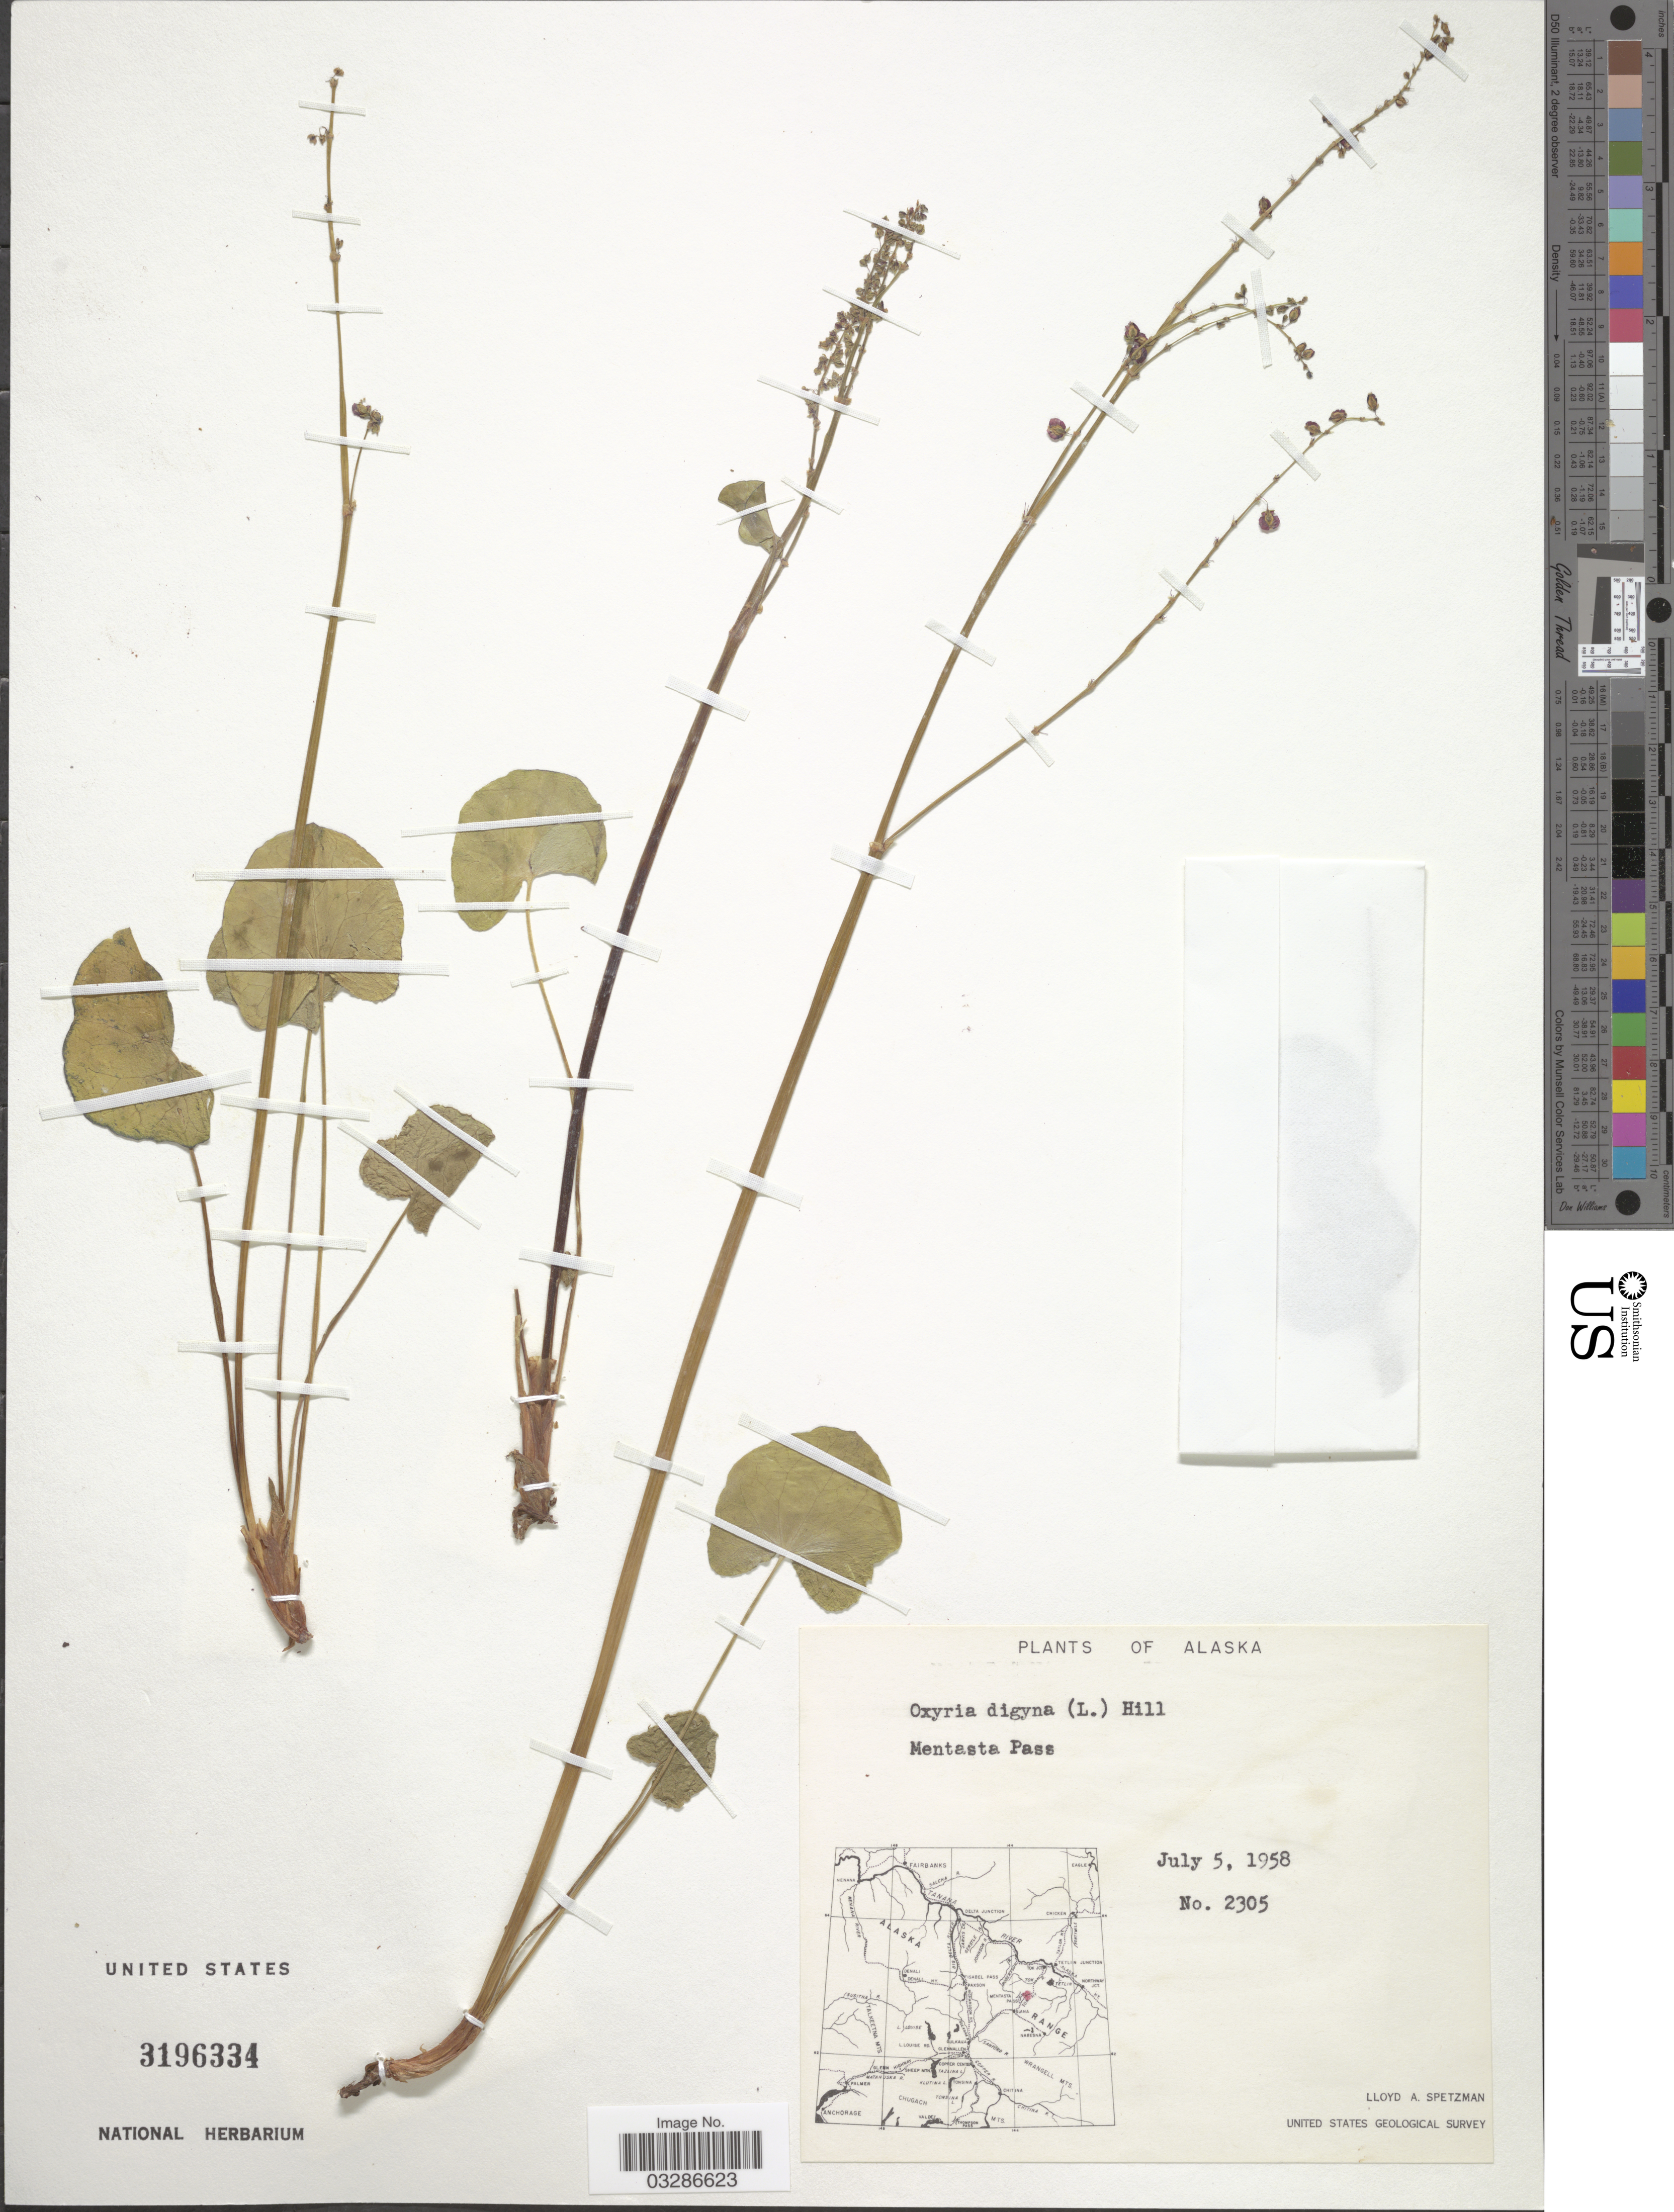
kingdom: Plantae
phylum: Tracheophyta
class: Magnoliopsida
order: Caryophyllales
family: Polygonaceae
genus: Oxyria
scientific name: Oxyria digyna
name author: (L.) Hill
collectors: L. Spetzman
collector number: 2305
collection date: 1958-07-05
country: United States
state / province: Alaska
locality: Mentasta Pass.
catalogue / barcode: US 3196334